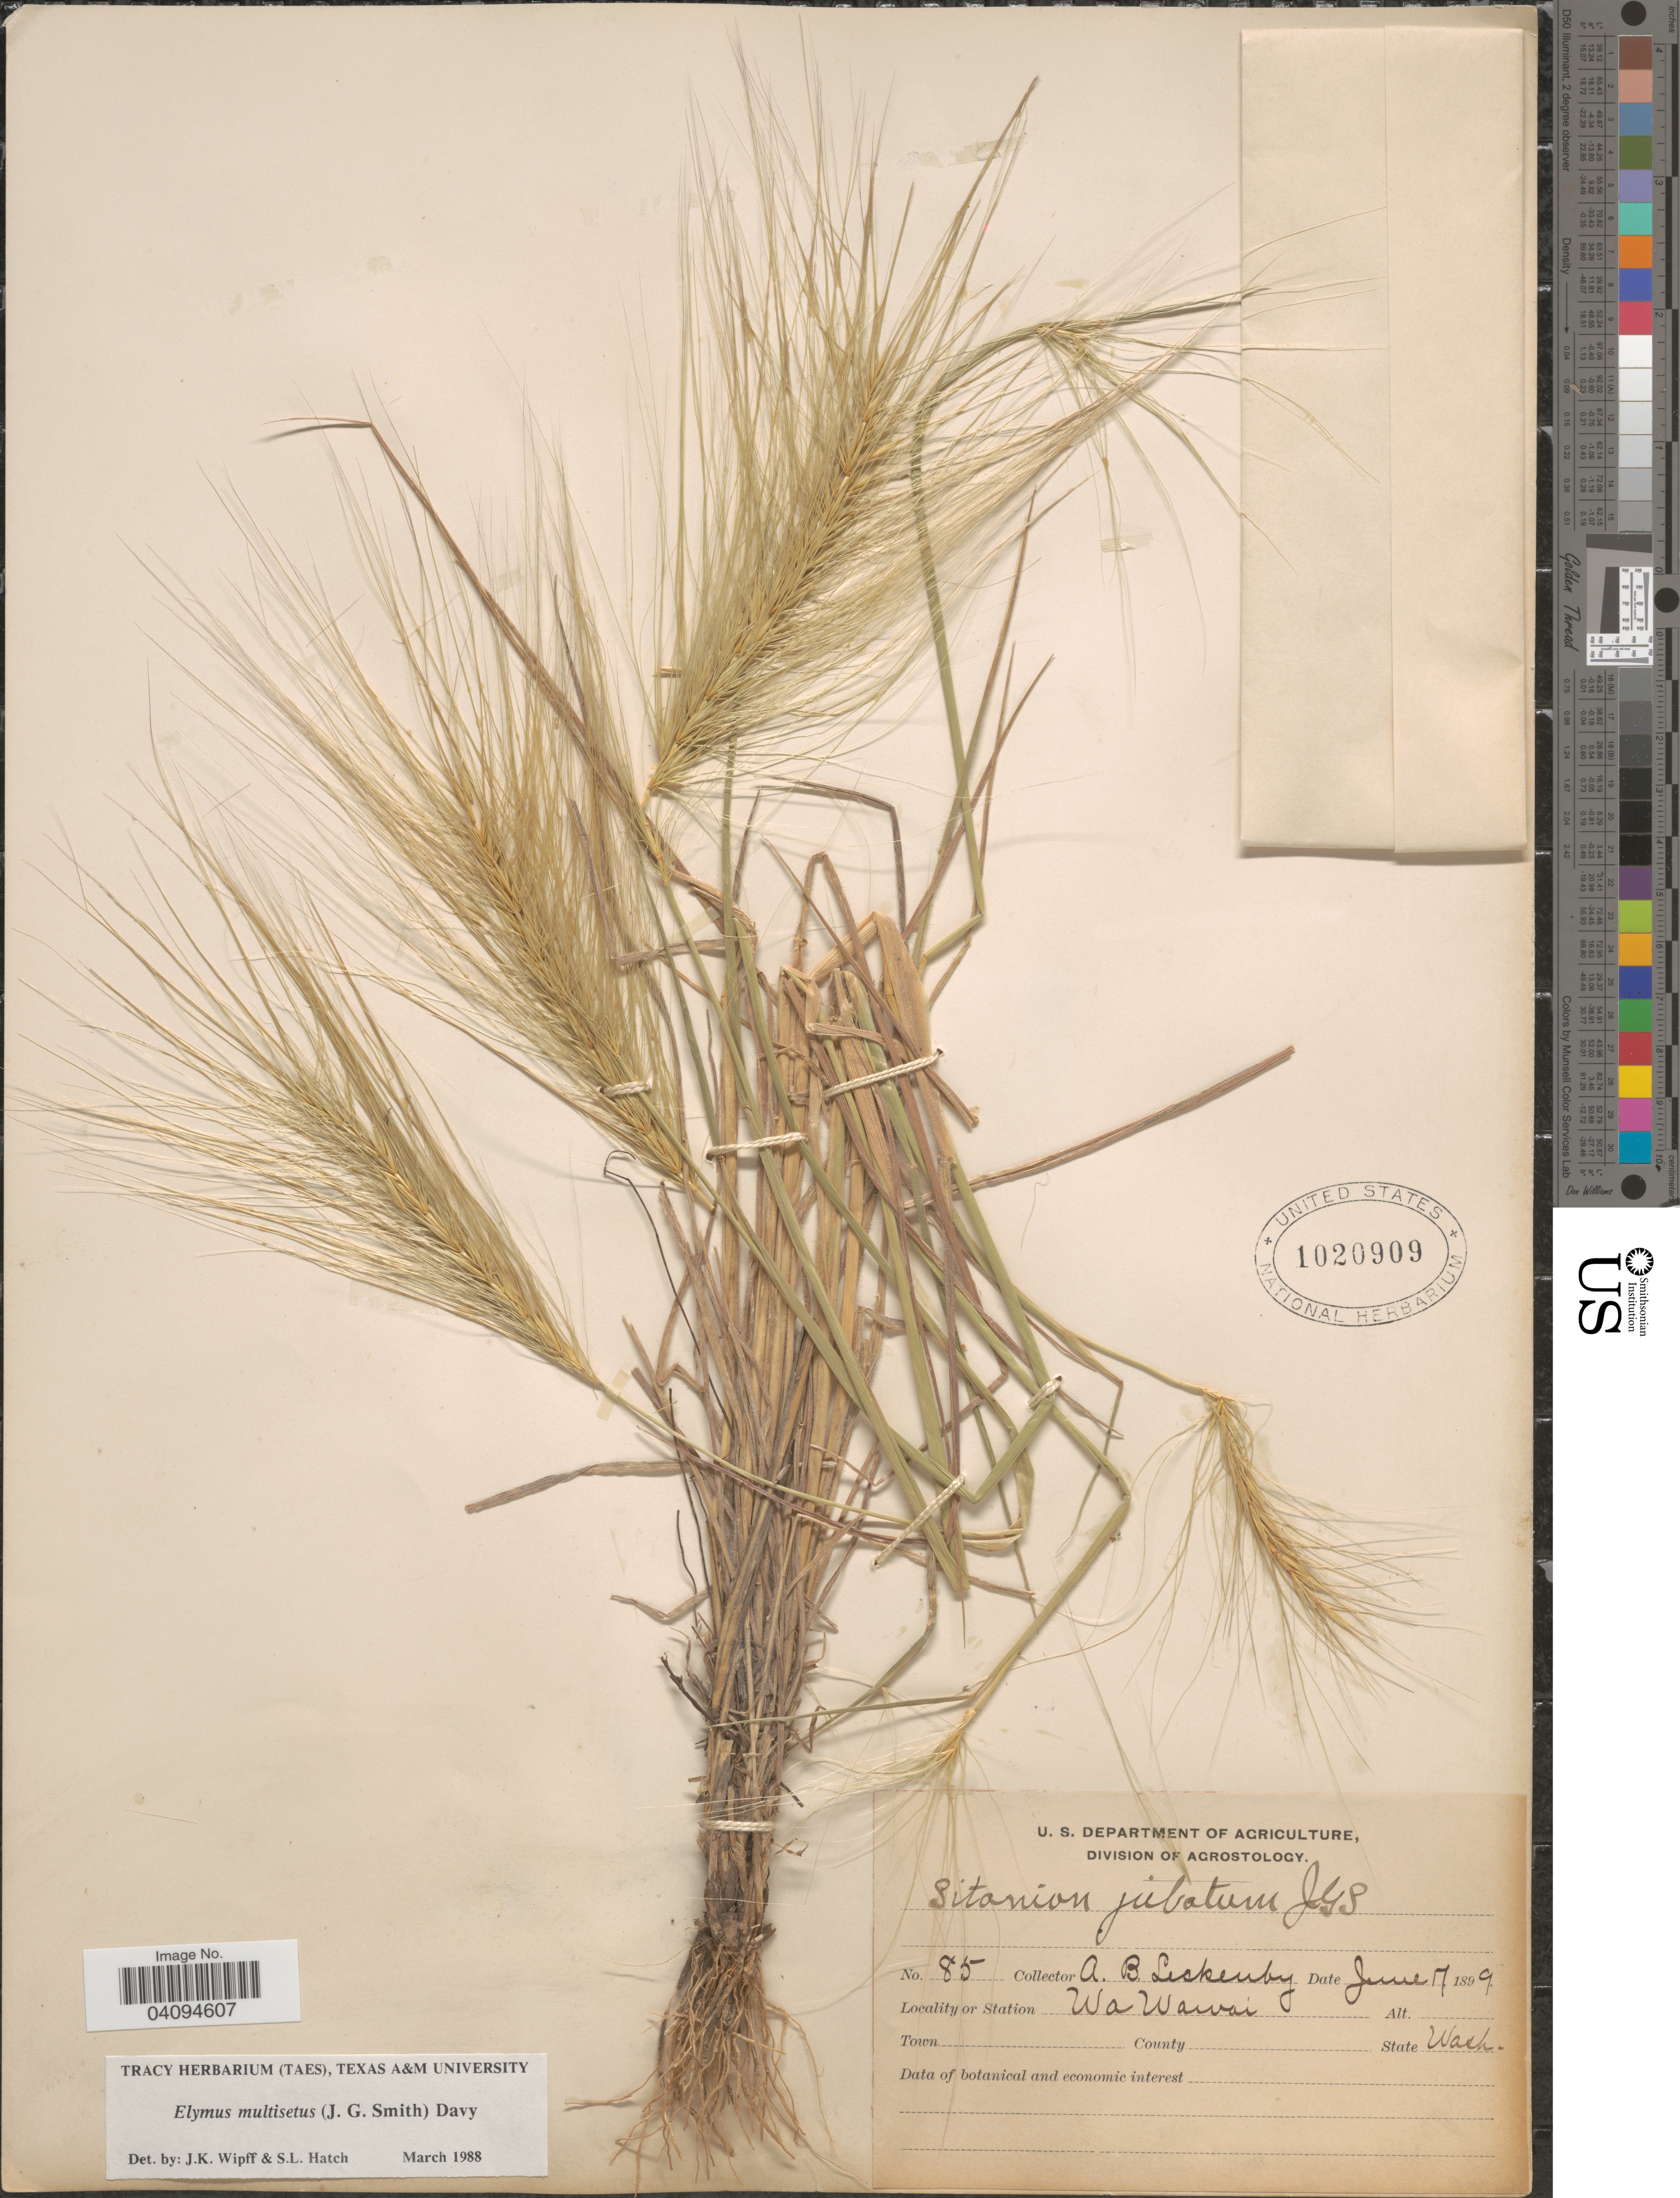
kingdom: Plantae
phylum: Tracheophyta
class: Liliopsida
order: Poales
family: Poaceae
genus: Elymus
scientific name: Elymus multisetus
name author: (J.G. Sm.) Burtt Davy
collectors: A. Leckenby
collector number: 85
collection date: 1899-06-17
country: United States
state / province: Washington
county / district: Whitman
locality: Station Wawawai.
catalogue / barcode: US 1020909